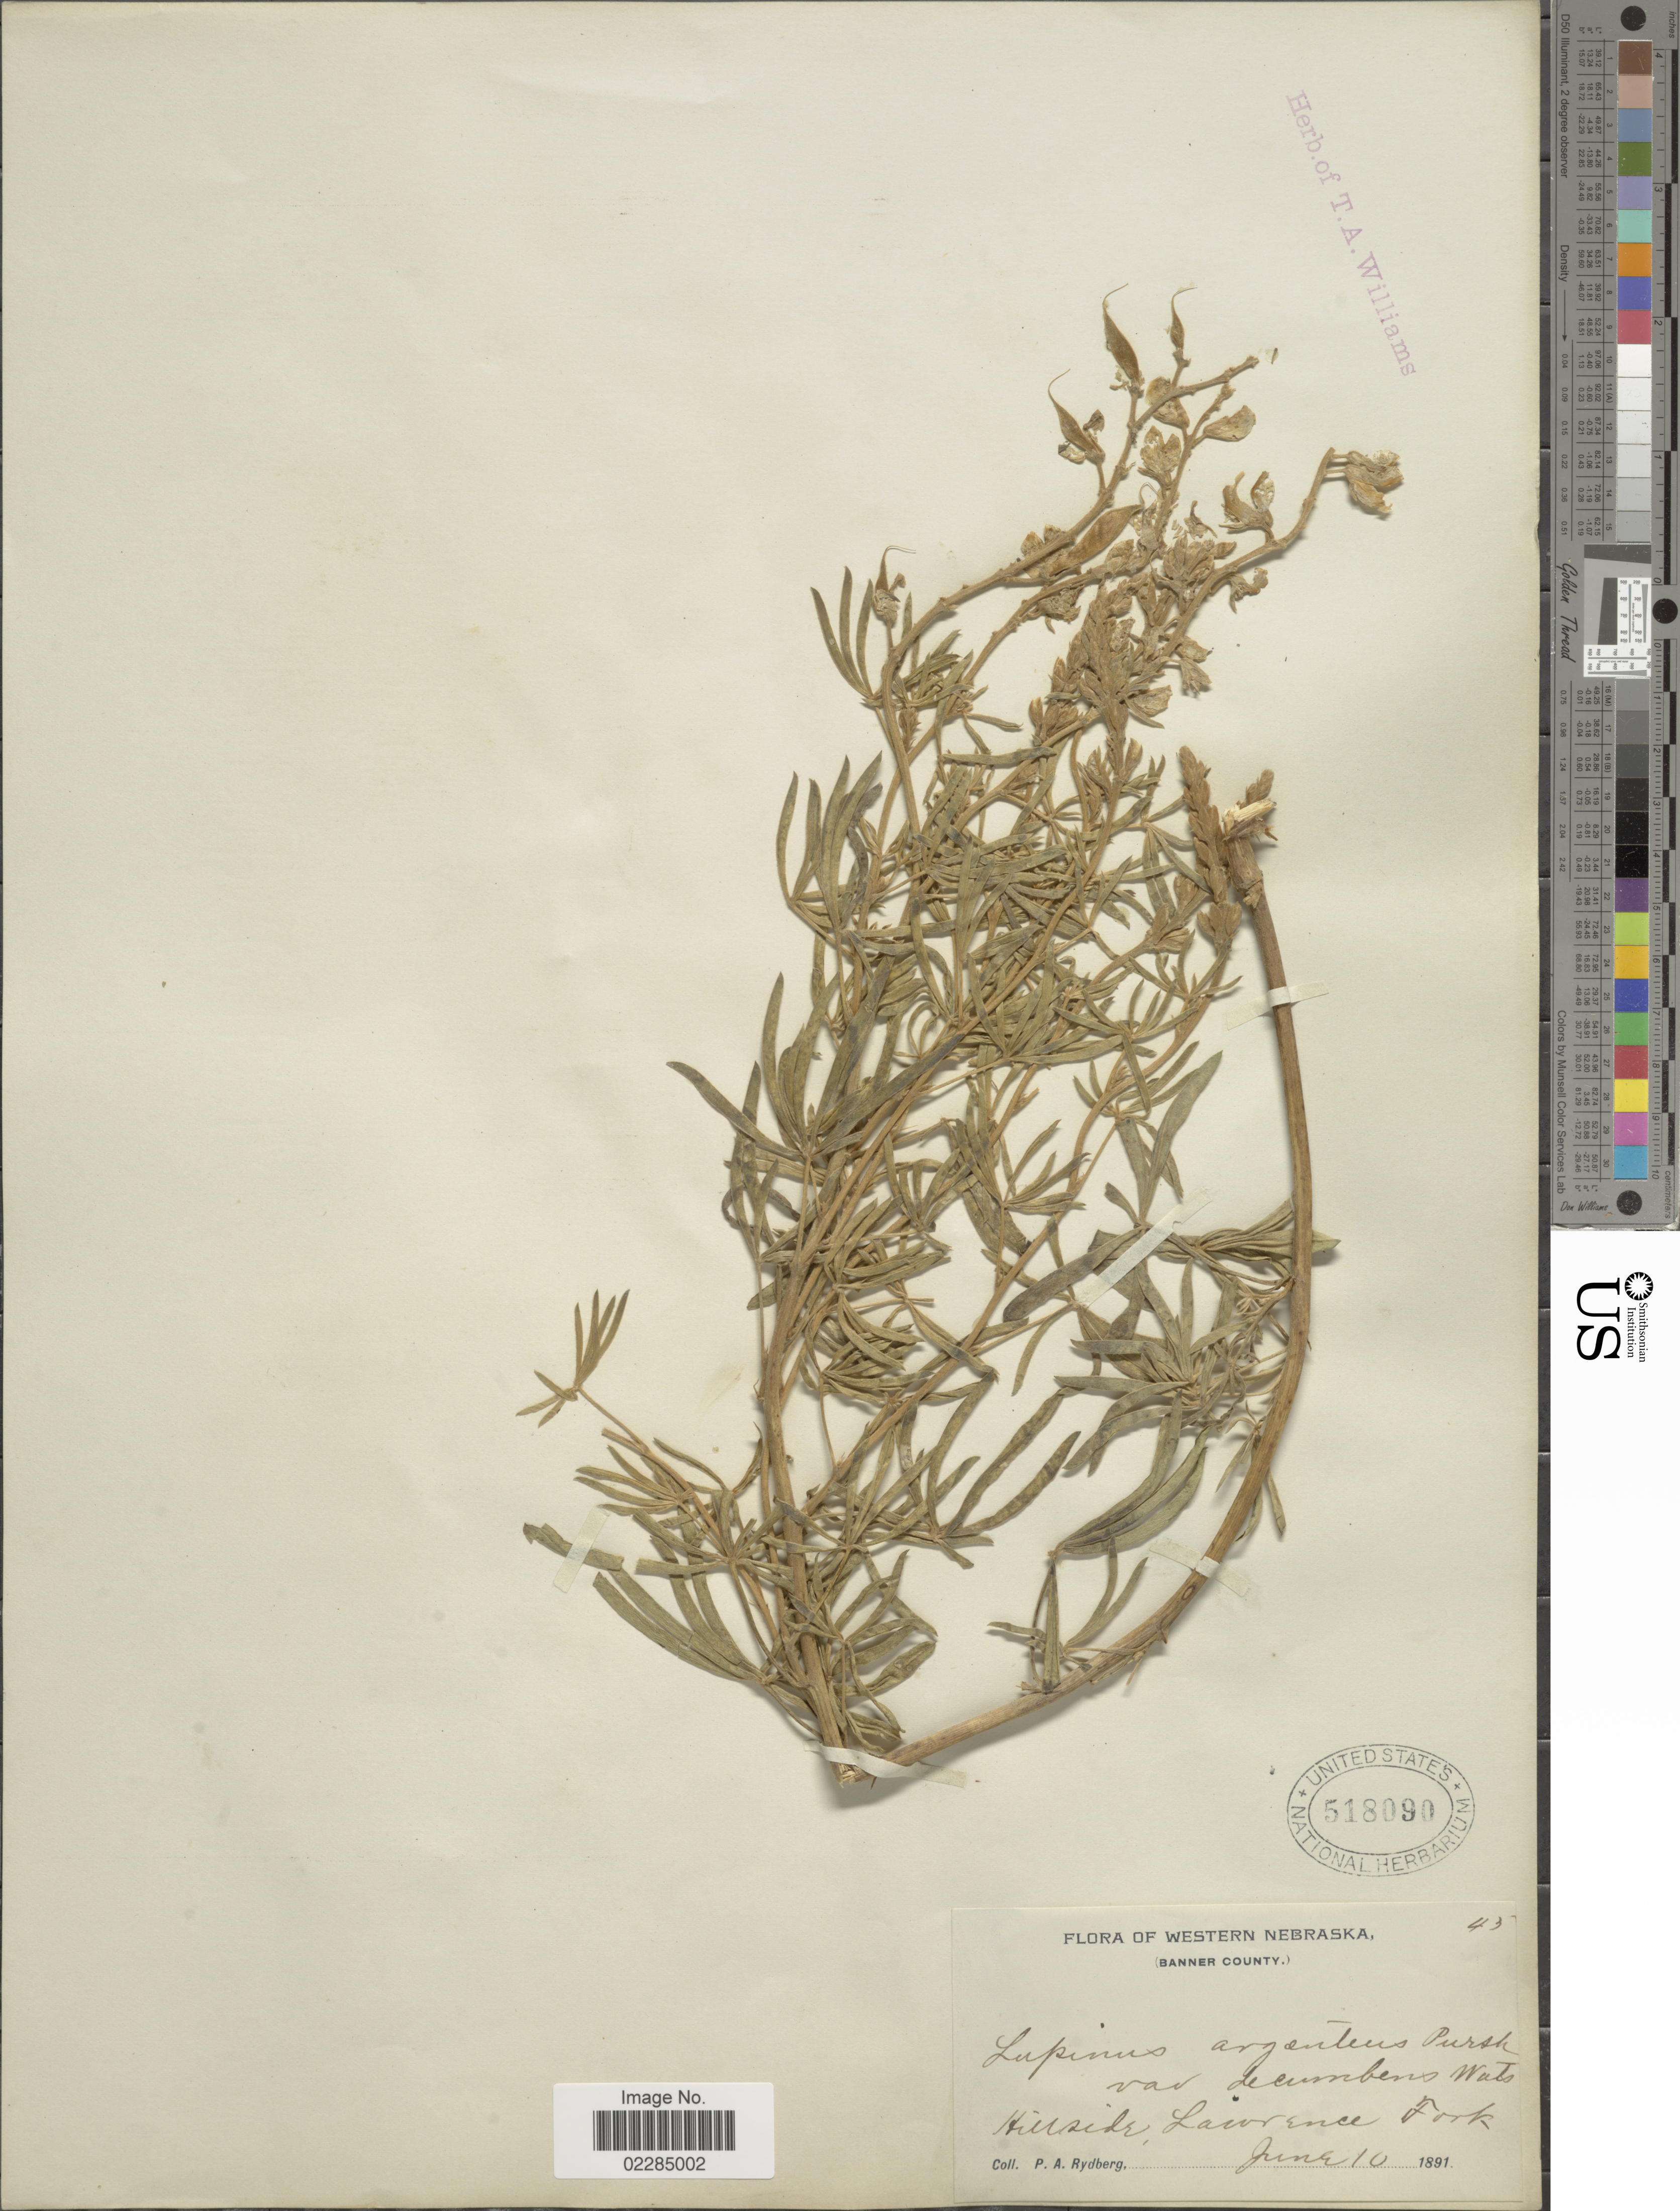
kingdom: Plantae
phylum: Tracheophyta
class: Magnoliopsida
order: Fabales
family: Fabaceae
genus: Lupinus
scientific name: Lupinus decumbens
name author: Torr.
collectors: P. A. Rydberg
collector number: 43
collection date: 1891-06-10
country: United States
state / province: Nebraska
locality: Banner County. Hillside, Lawrence Fork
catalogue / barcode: US 518090